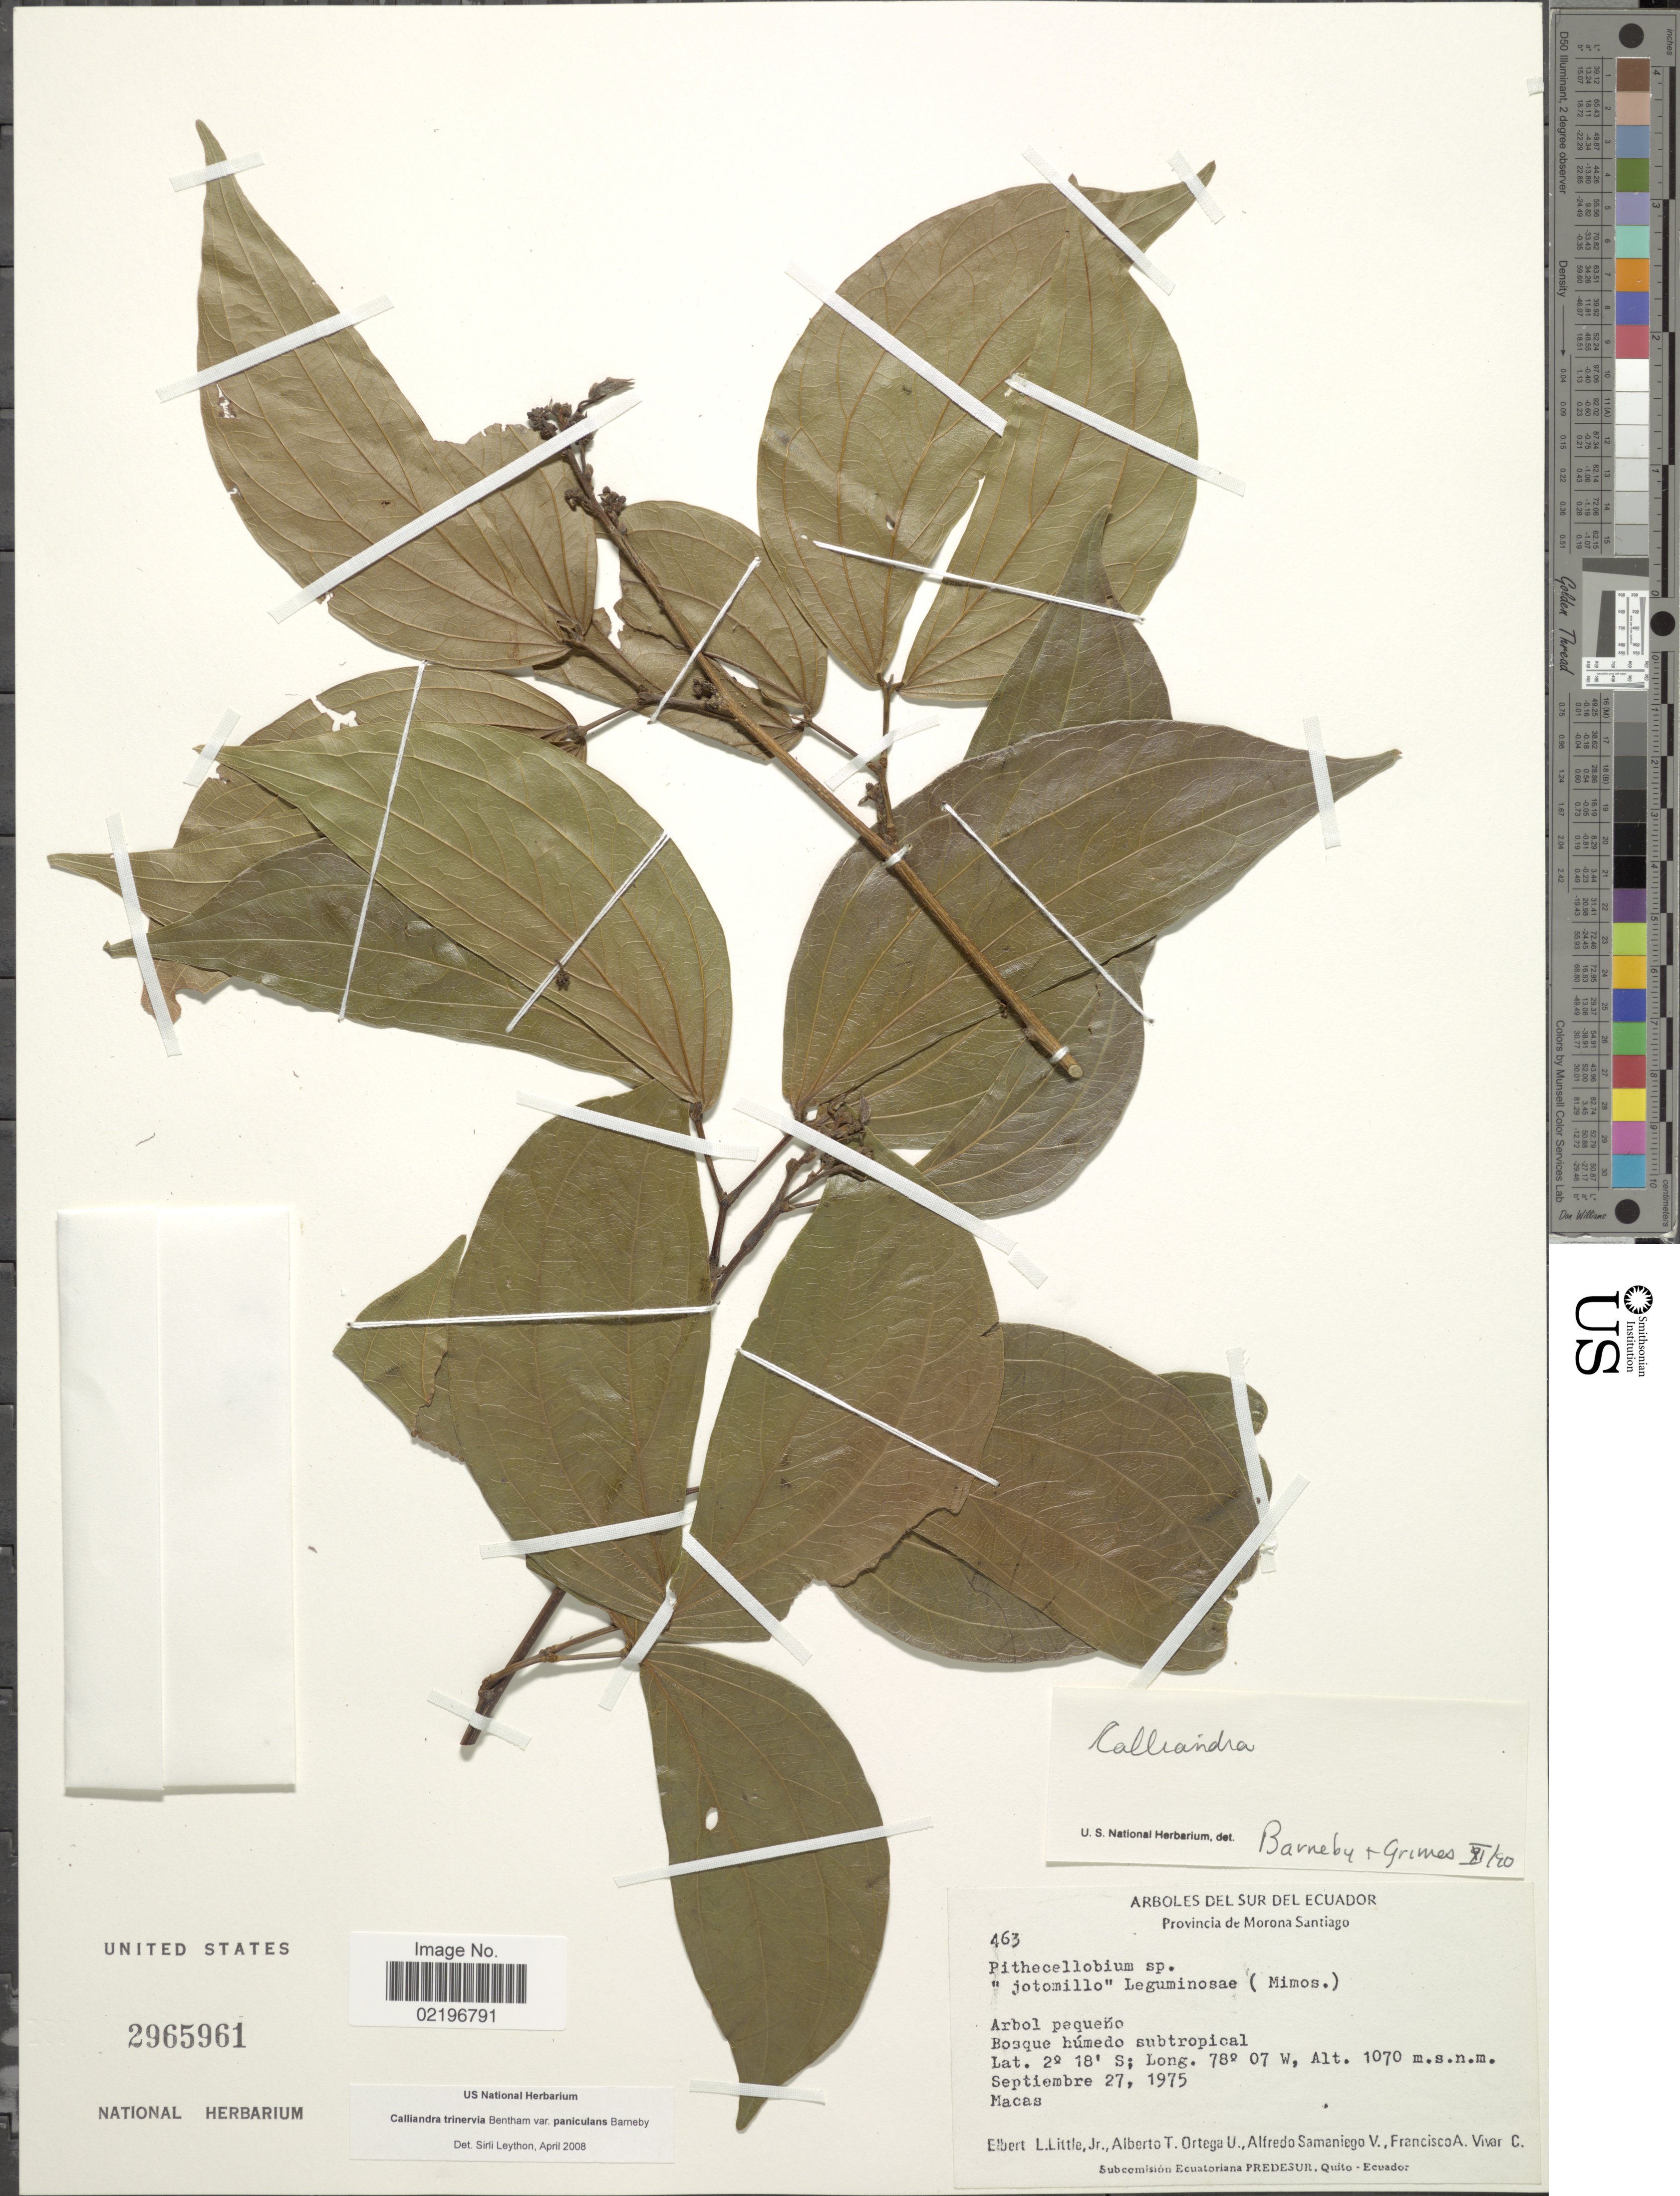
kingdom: Plantae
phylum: Tracheophyta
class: Magnoliopsida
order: Fabales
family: Fabaceae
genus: Calliandra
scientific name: Calliandra trinervia var. paniculans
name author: Barneby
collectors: E. L. Little, A. T. Ortega U., A. V. Samaniego & F. A. Vivar C.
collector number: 5463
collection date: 1975-09-27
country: Ecuador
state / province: Morona-Santiago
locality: Bosque humedo subtropical.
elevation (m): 1070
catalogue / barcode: US 2965961